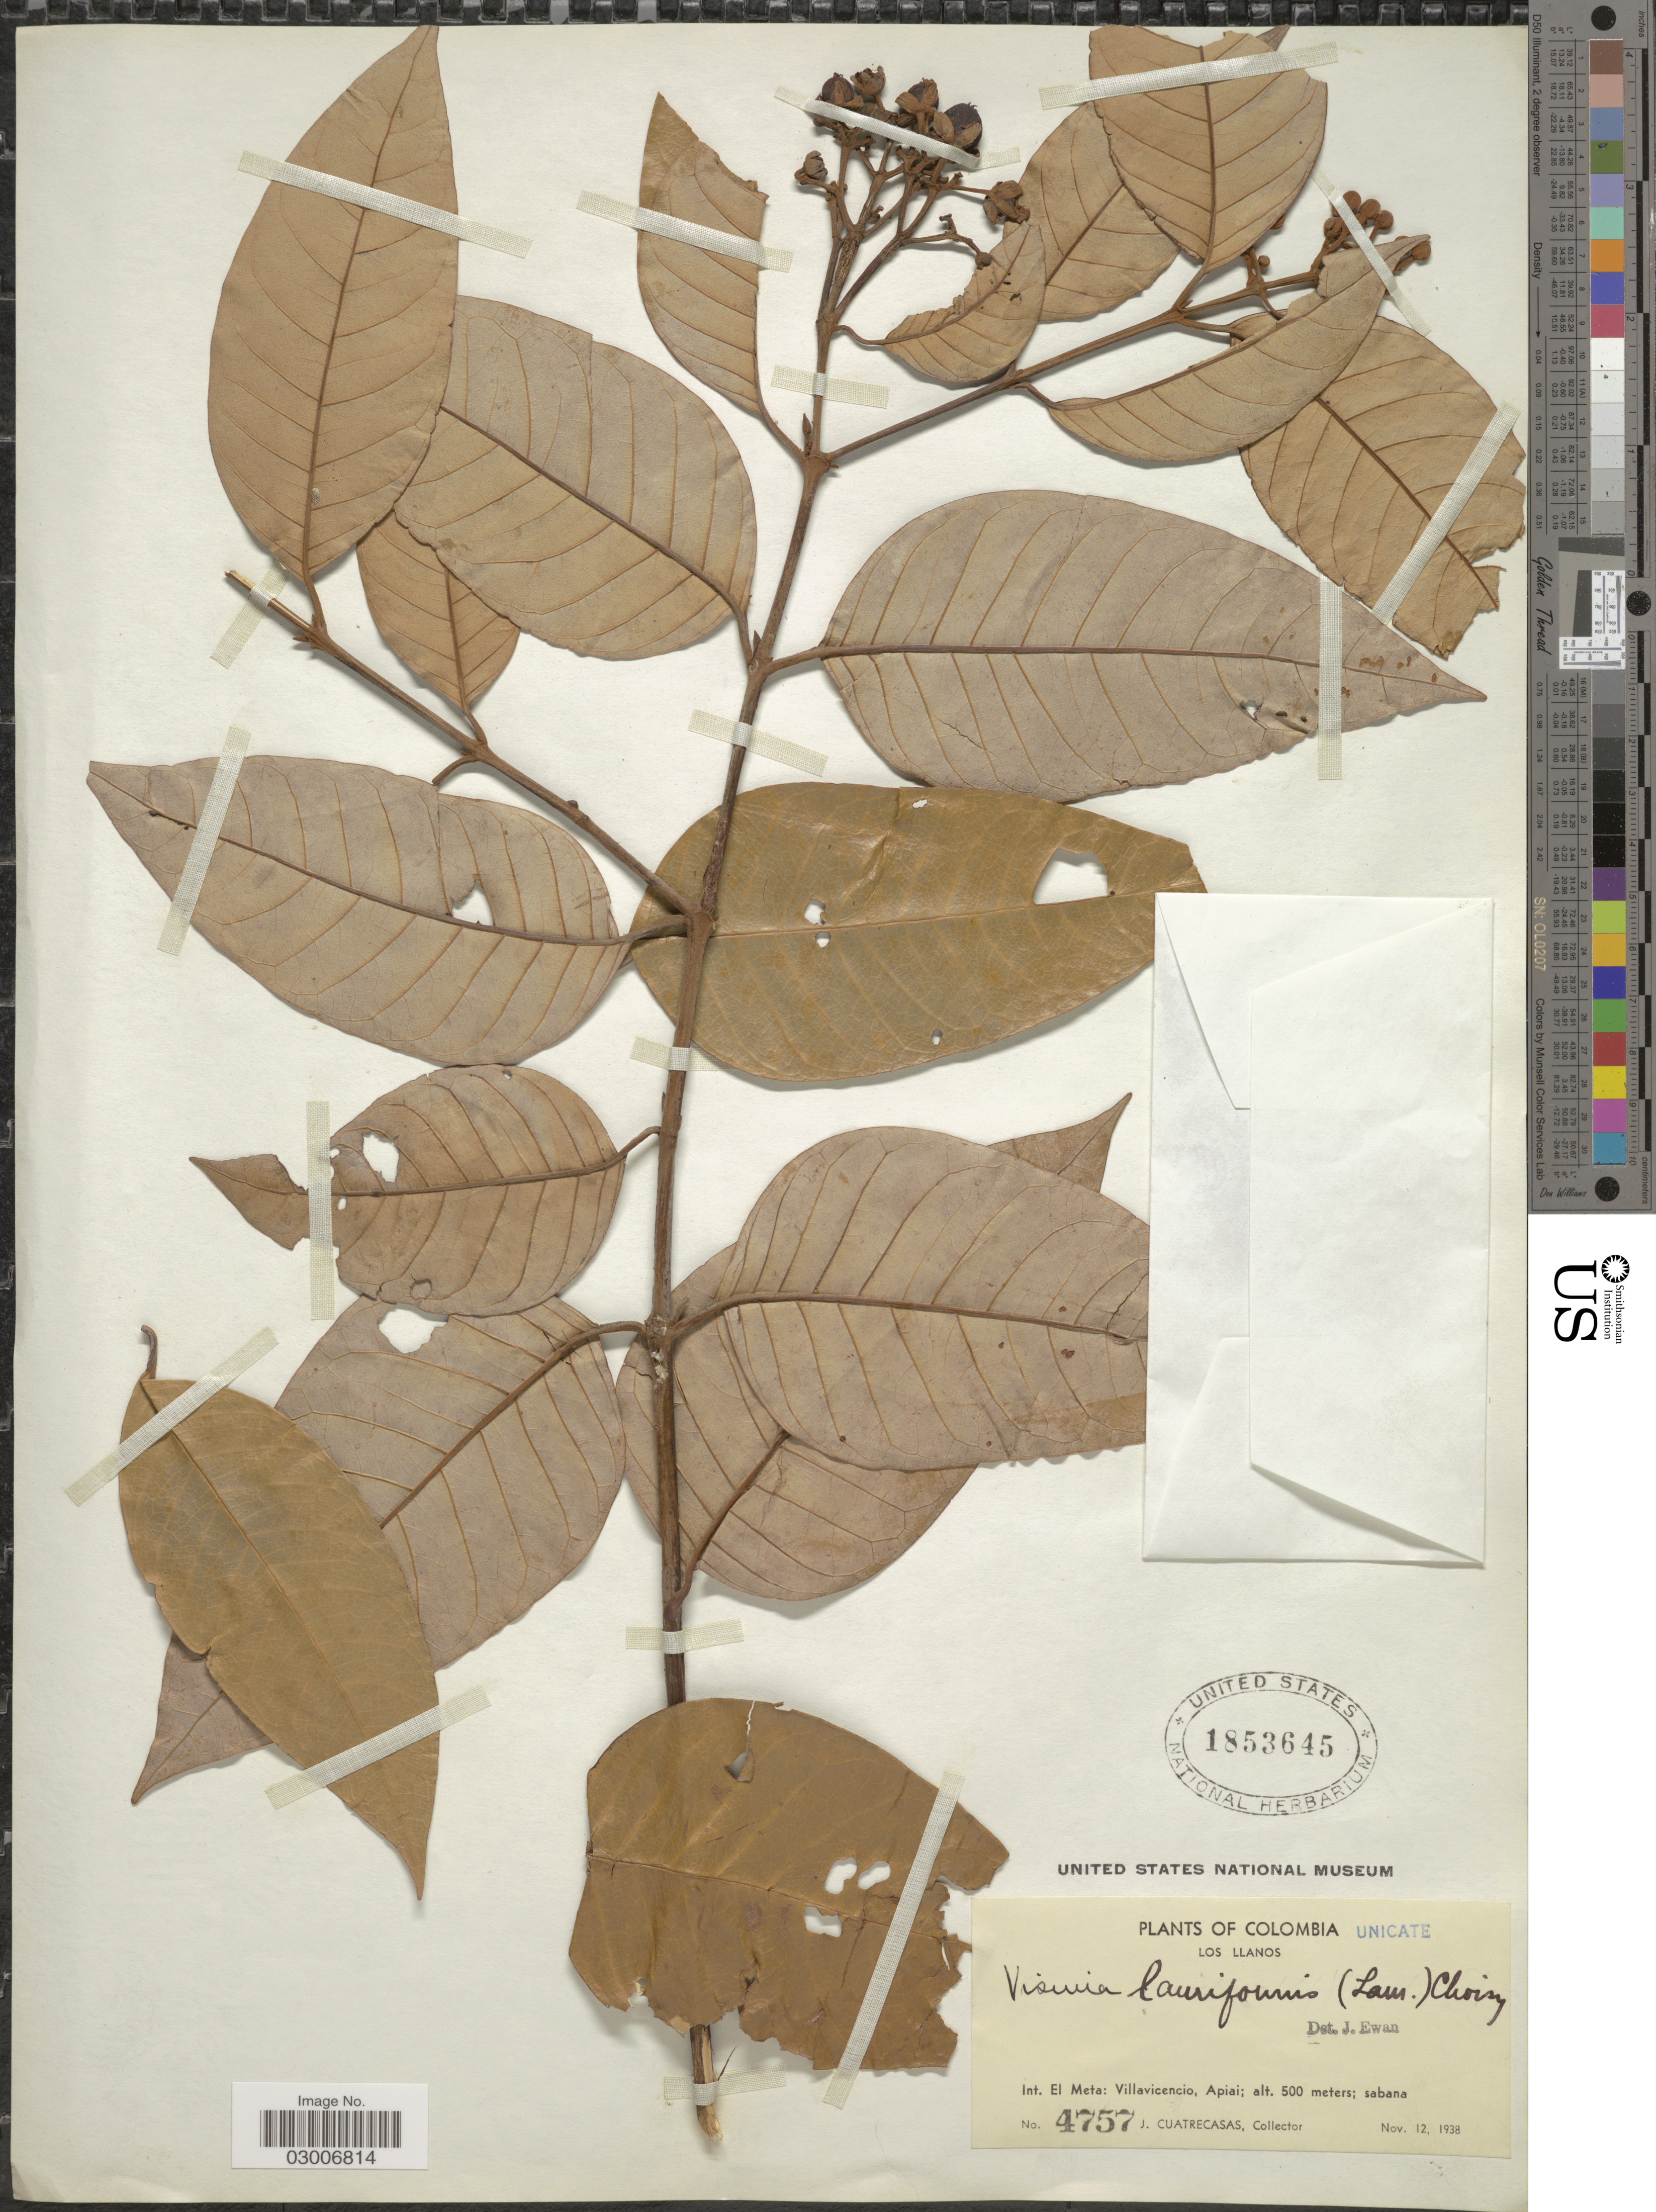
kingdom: Plantae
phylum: Tracheophyta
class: Magnoliopsida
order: Malpighiales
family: Hypericaceae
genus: Vismia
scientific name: Vismia lauriformis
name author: (Lam.) Choisy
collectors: J. Cuatrecasas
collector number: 4757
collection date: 1938-11-12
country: Colombia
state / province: Meta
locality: Los Llanos, Int. El Meta: Villavicencio, Apia.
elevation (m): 500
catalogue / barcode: US 1853645